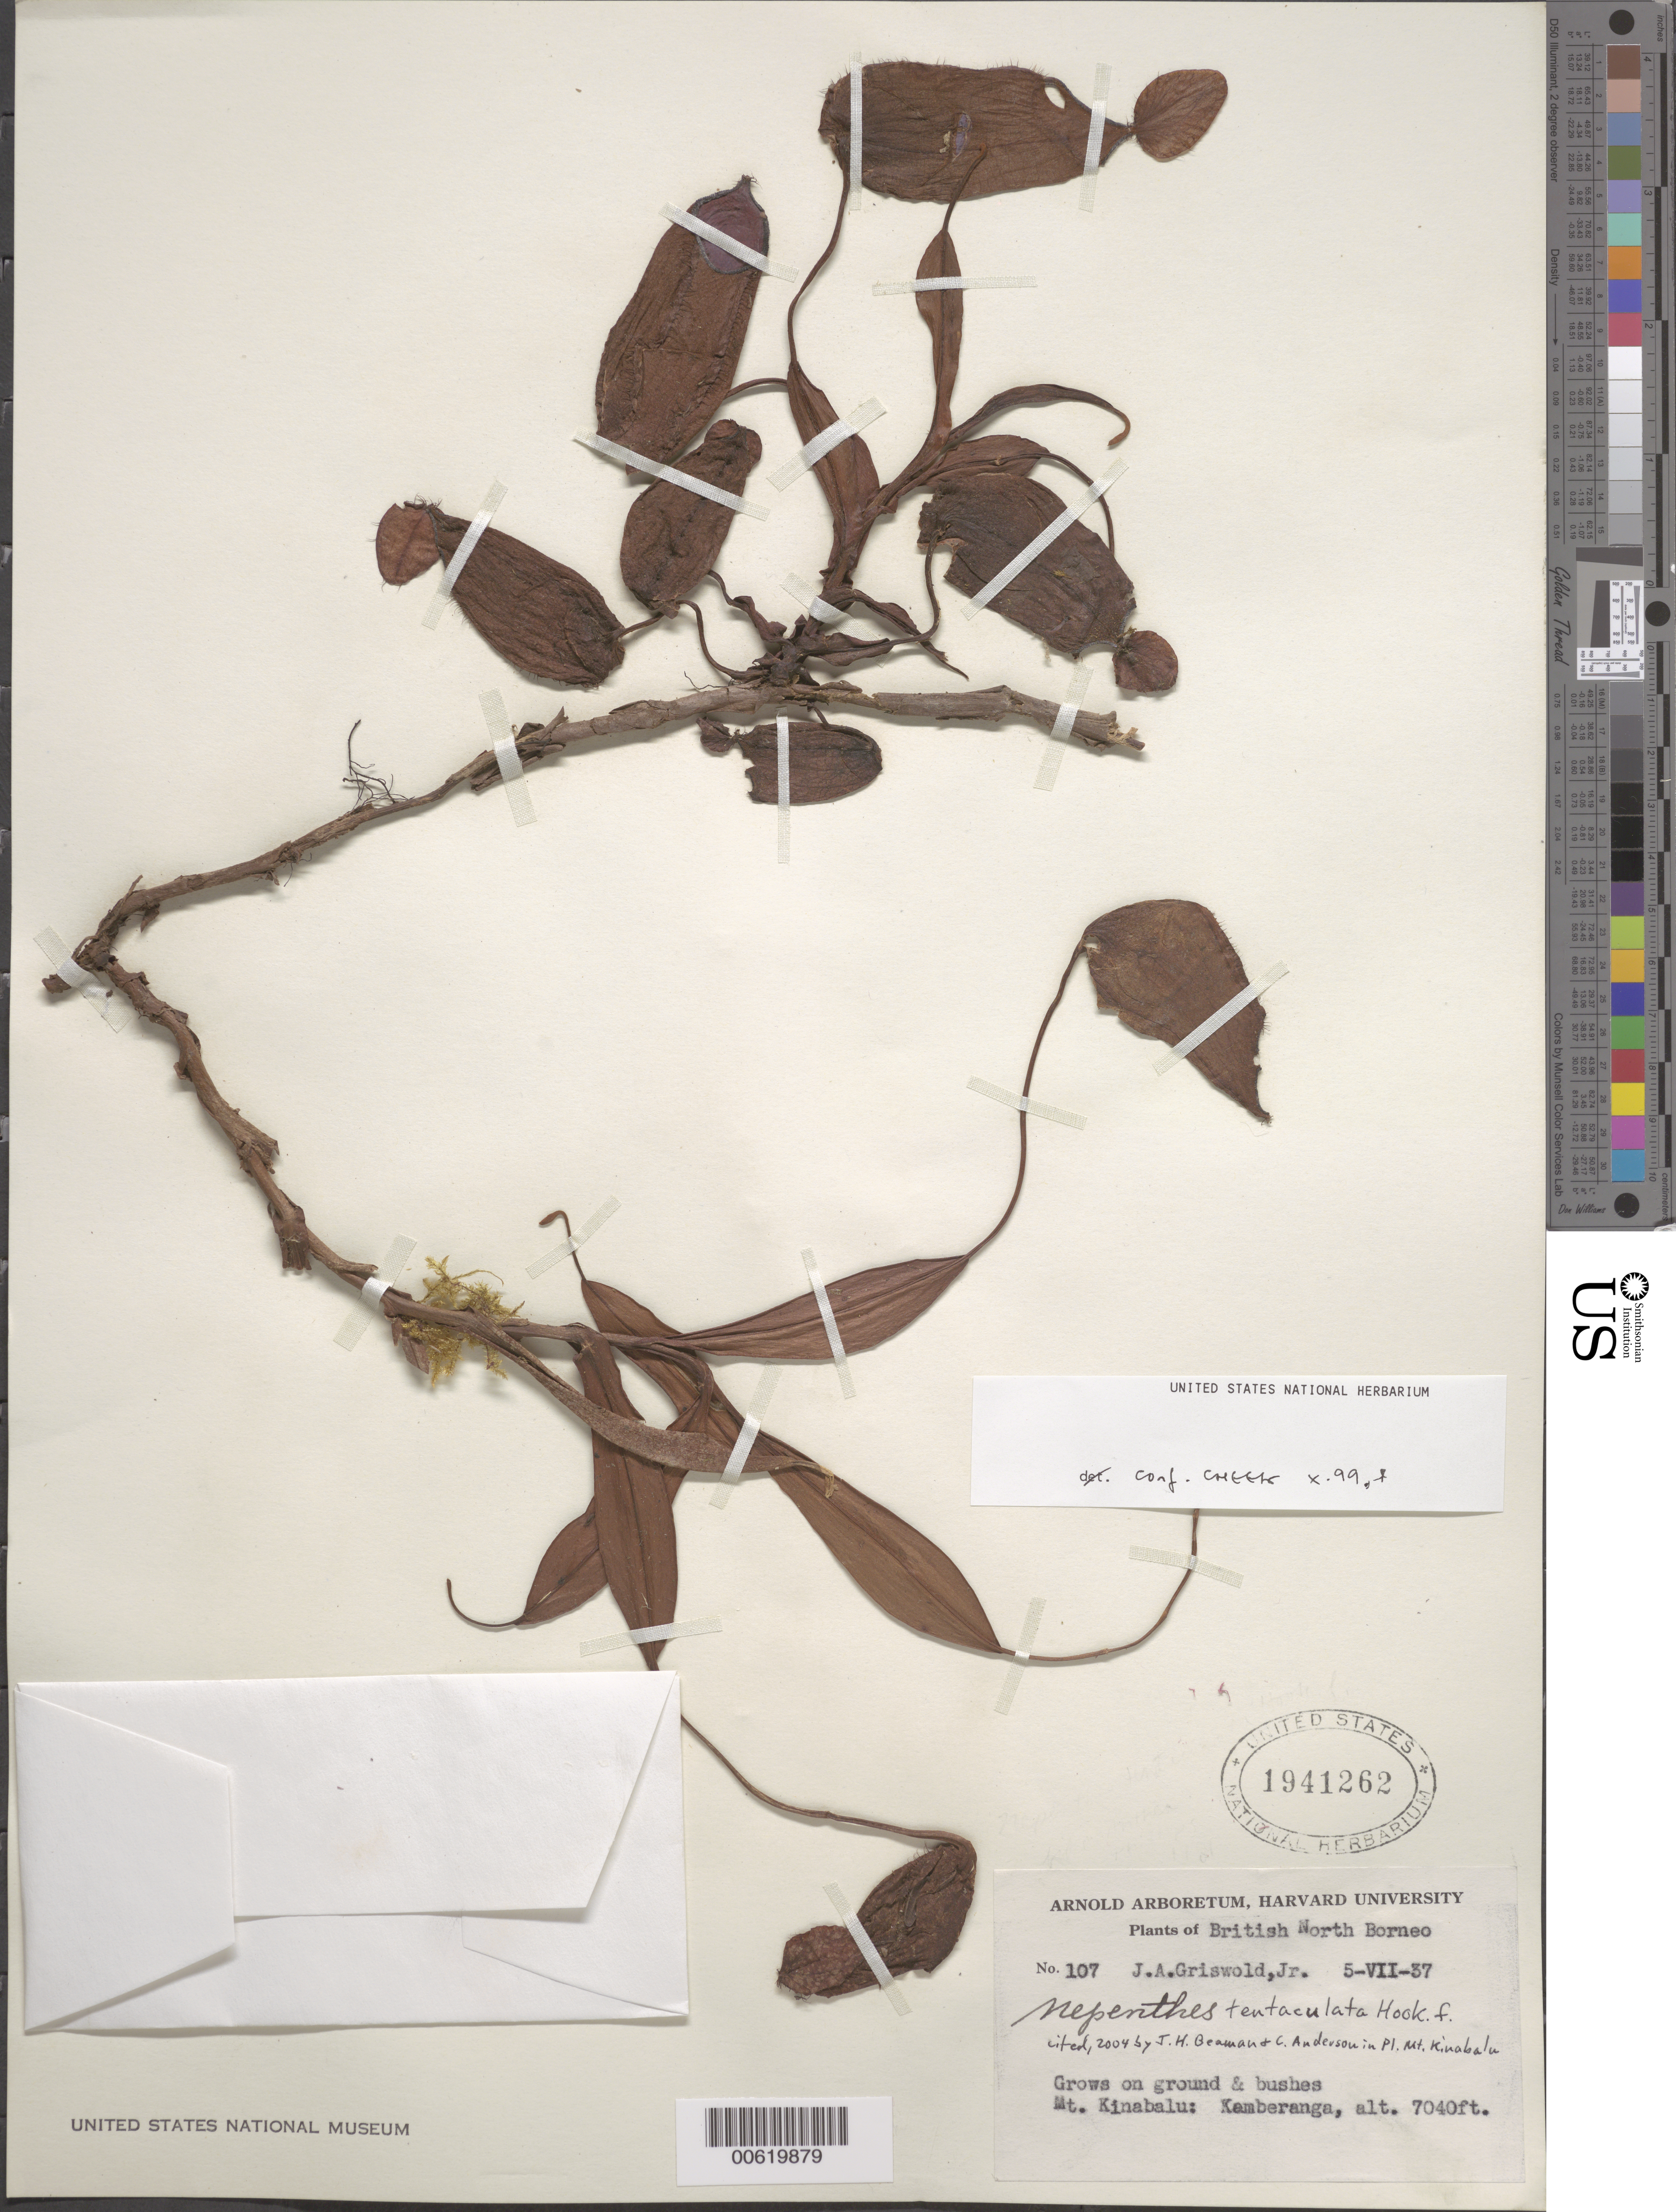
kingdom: Plantae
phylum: Tracheophyta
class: Magnoliopsida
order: Caryophyllales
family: Nepenthaceae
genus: Nepenthes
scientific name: Nepenthes tentaculata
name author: Hook. f.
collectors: J. Griswold Jr.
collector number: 108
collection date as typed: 05 Jul 1937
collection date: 1937-07-05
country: Malaysia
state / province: Sabah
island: Borneo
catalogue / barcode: US 1941362